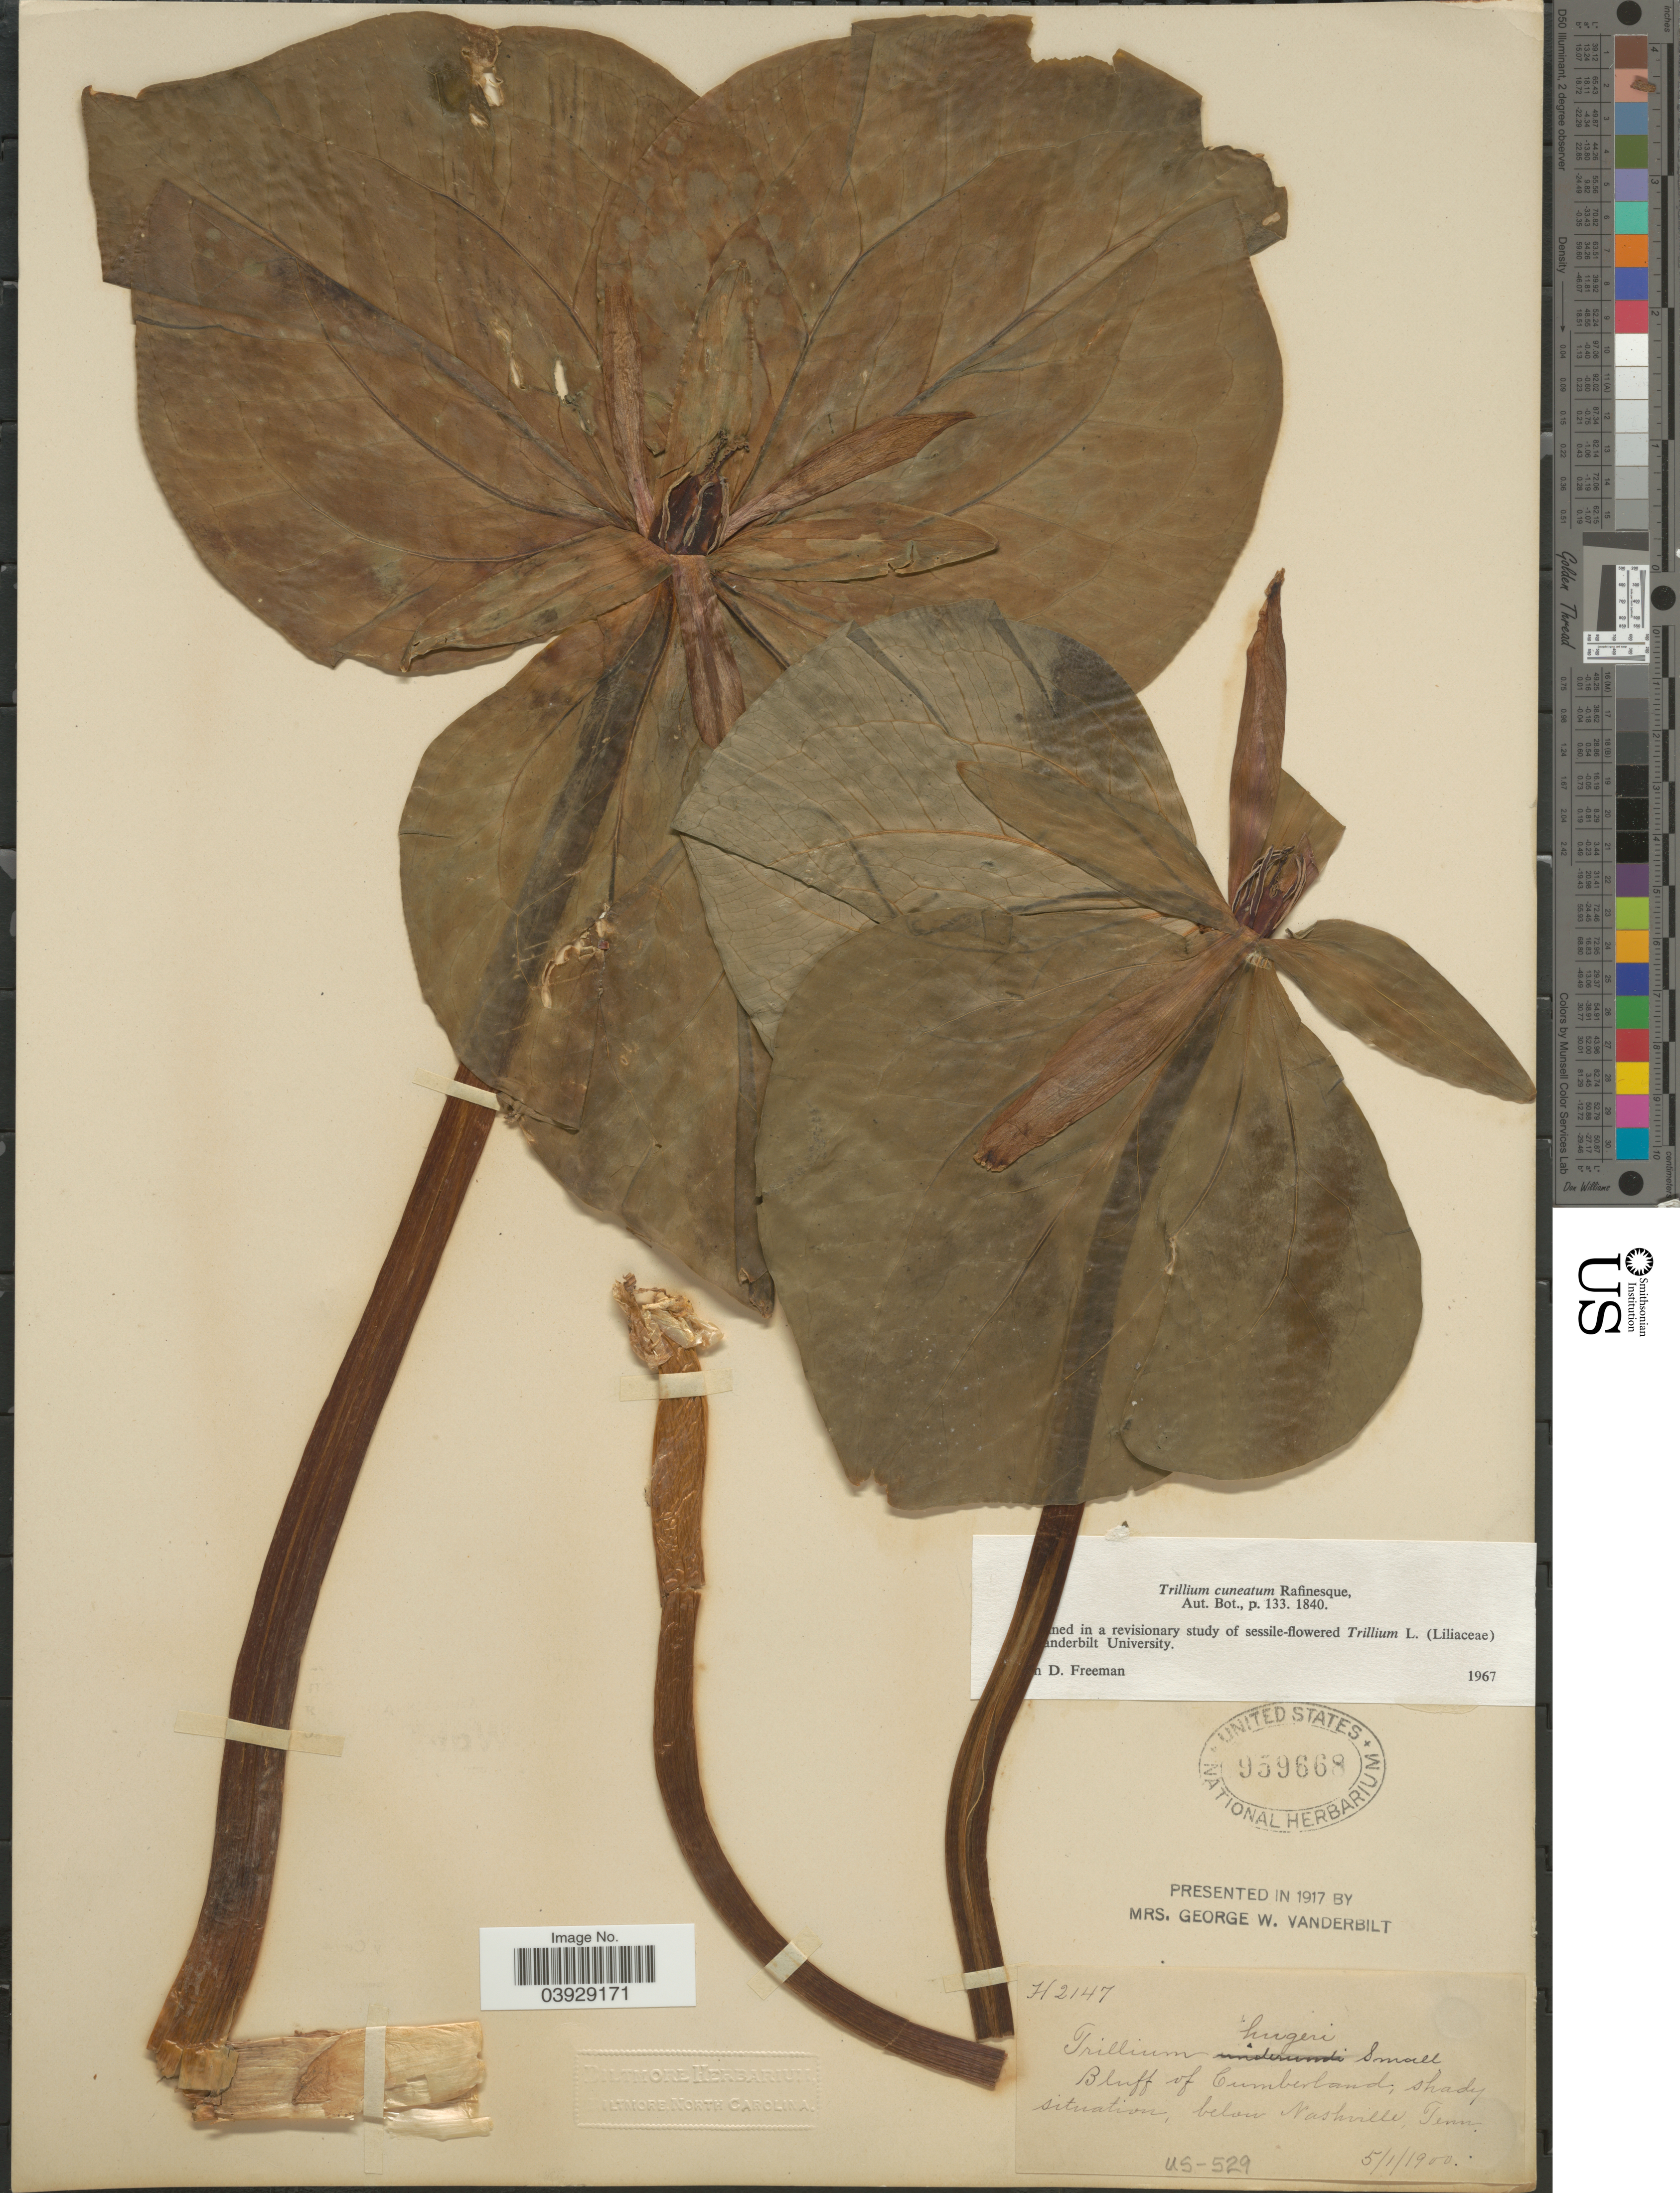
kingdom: Plantae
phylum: Tracheophyta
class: Liliopsida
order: Liliales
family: Melanthiaceae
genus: Trillium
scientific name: Trillium cuneatum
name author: Raf.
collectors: ex herb. Biltmore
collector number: H2147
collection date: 1900-05-01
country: United States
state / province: Tennessee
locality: Bluff of Cumberland, shady situation, below Nashville.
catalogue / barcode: US 959668